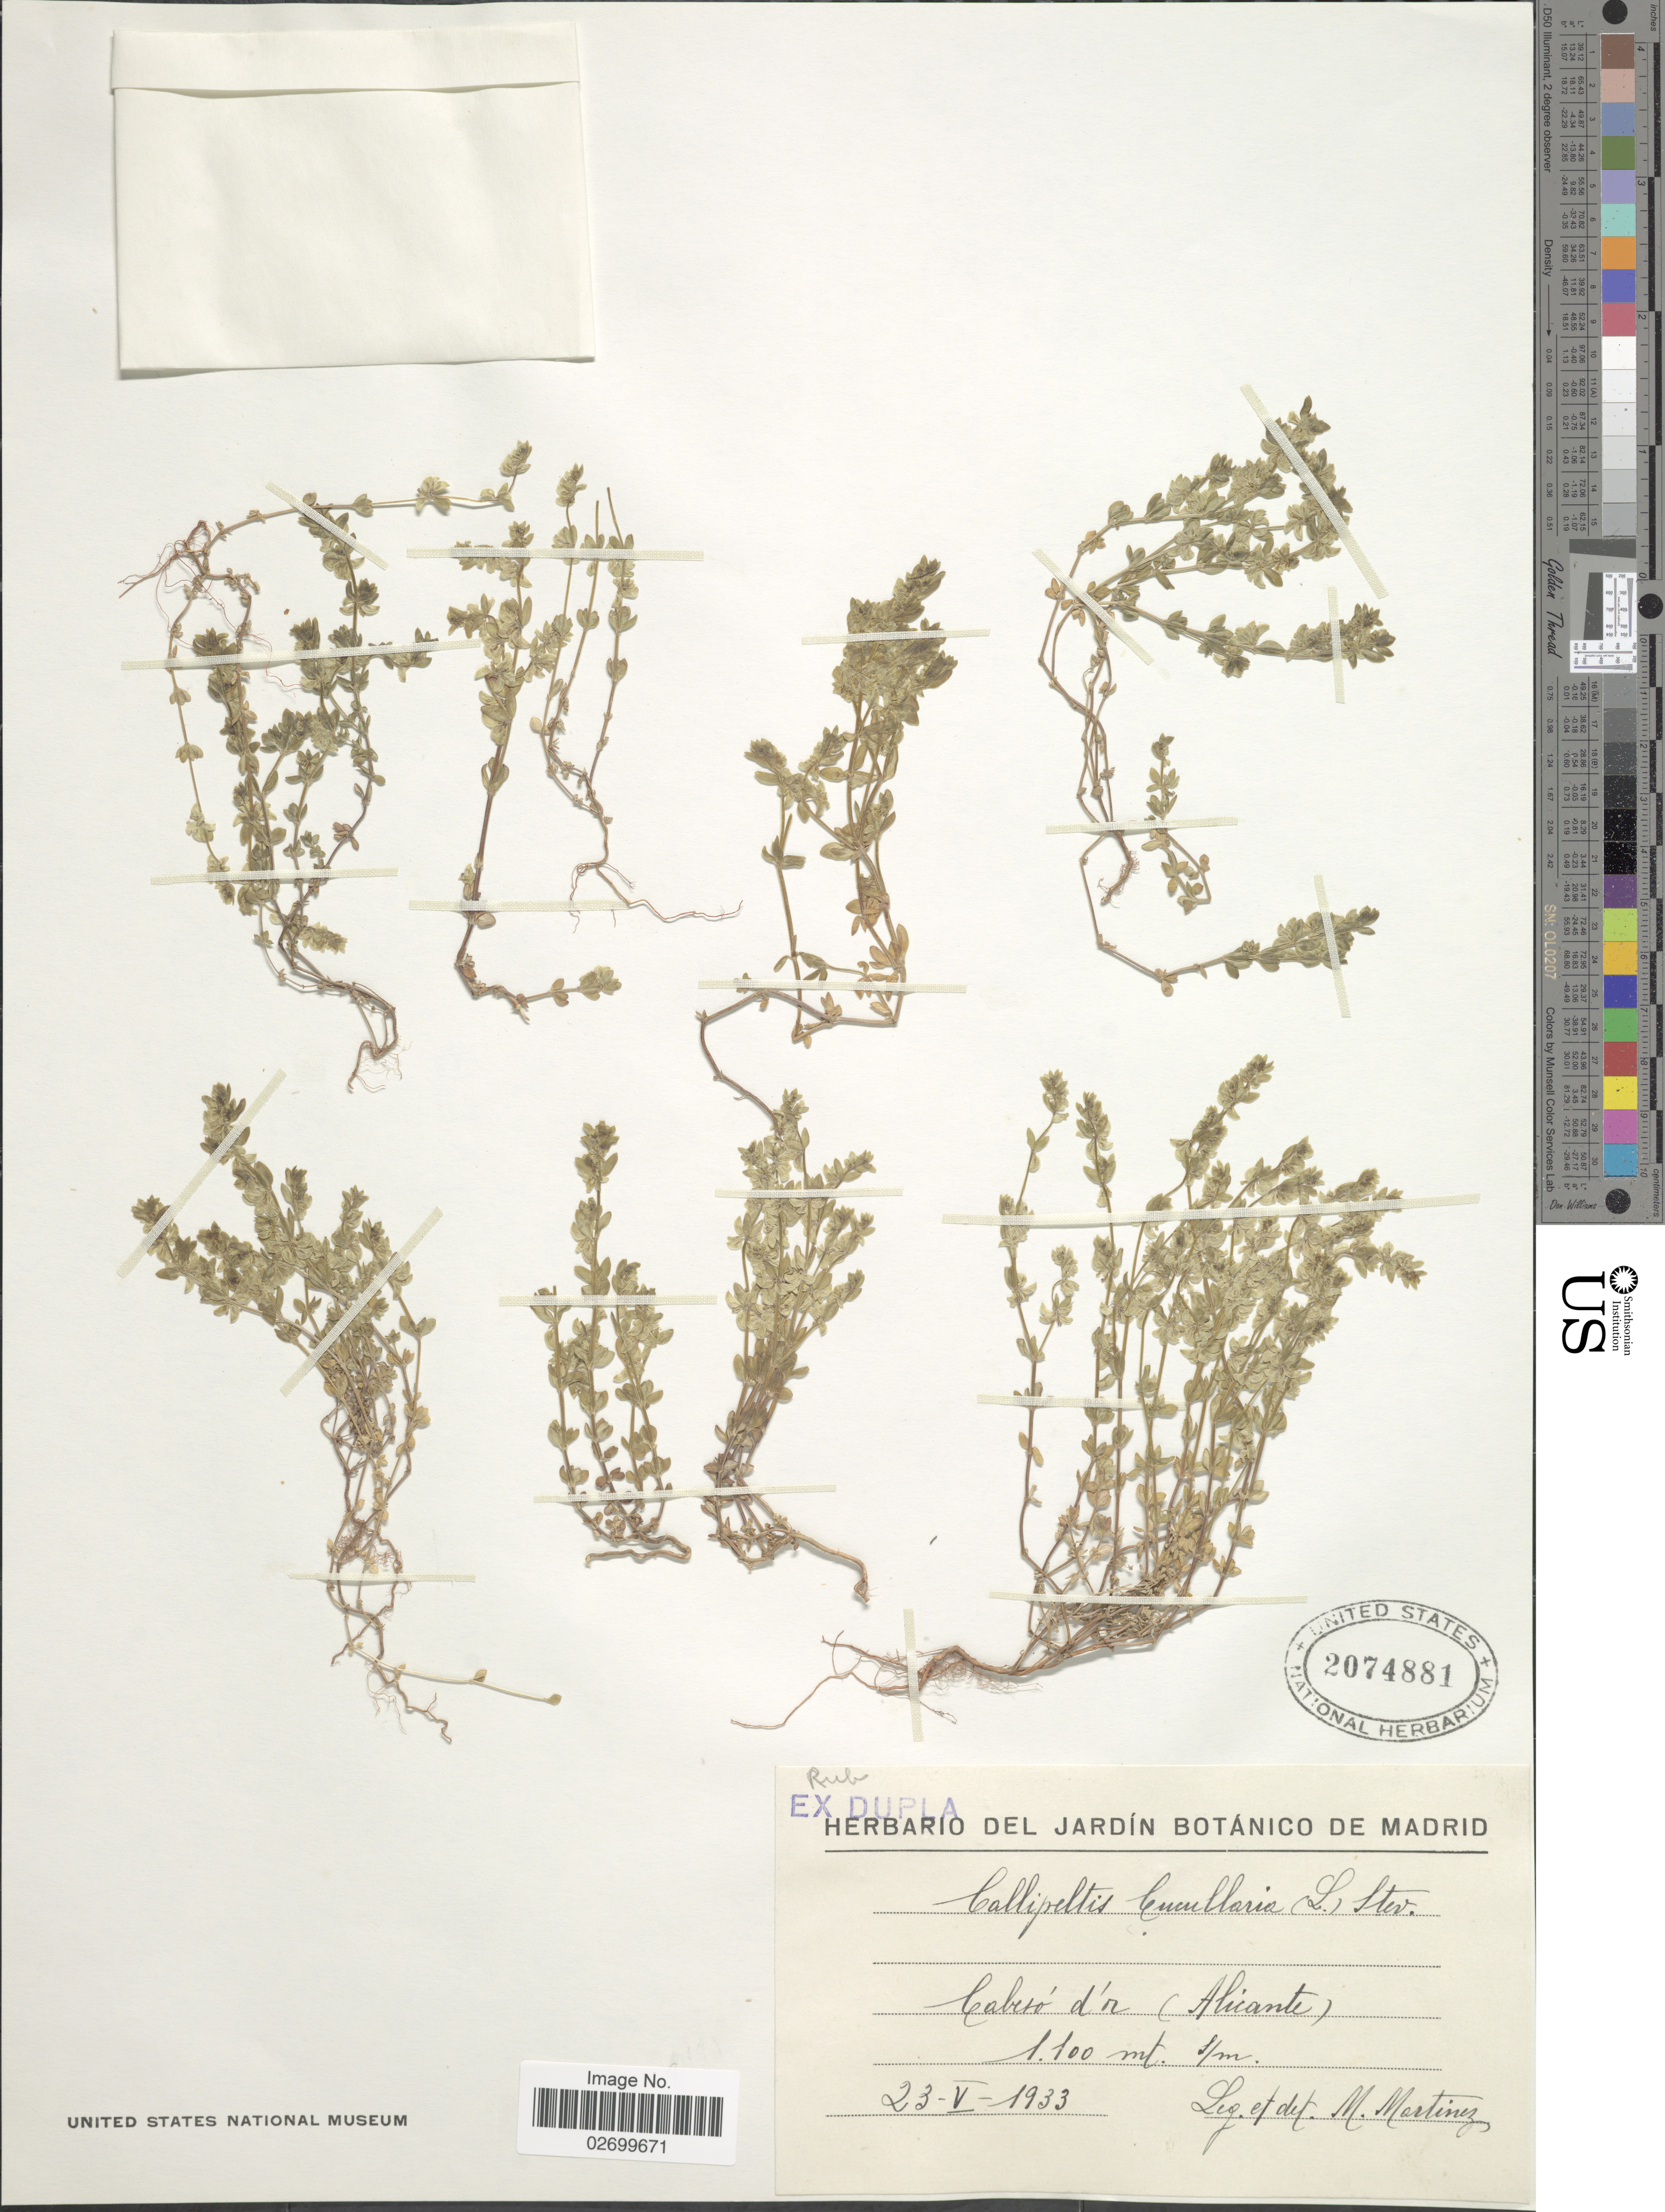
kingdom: Plantae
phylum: Tracheophyta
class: Magnoliopsida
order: Gentianales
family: Rubiaceae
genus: Callipeltis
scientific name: Callipeltis cucullaris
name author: (L.) DC.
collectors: M. Martinez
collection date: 1933-05-23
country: Spain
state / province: Valenciana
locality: Cabero d'oc (Alicante).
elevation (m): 1100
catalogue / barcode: US 2074881